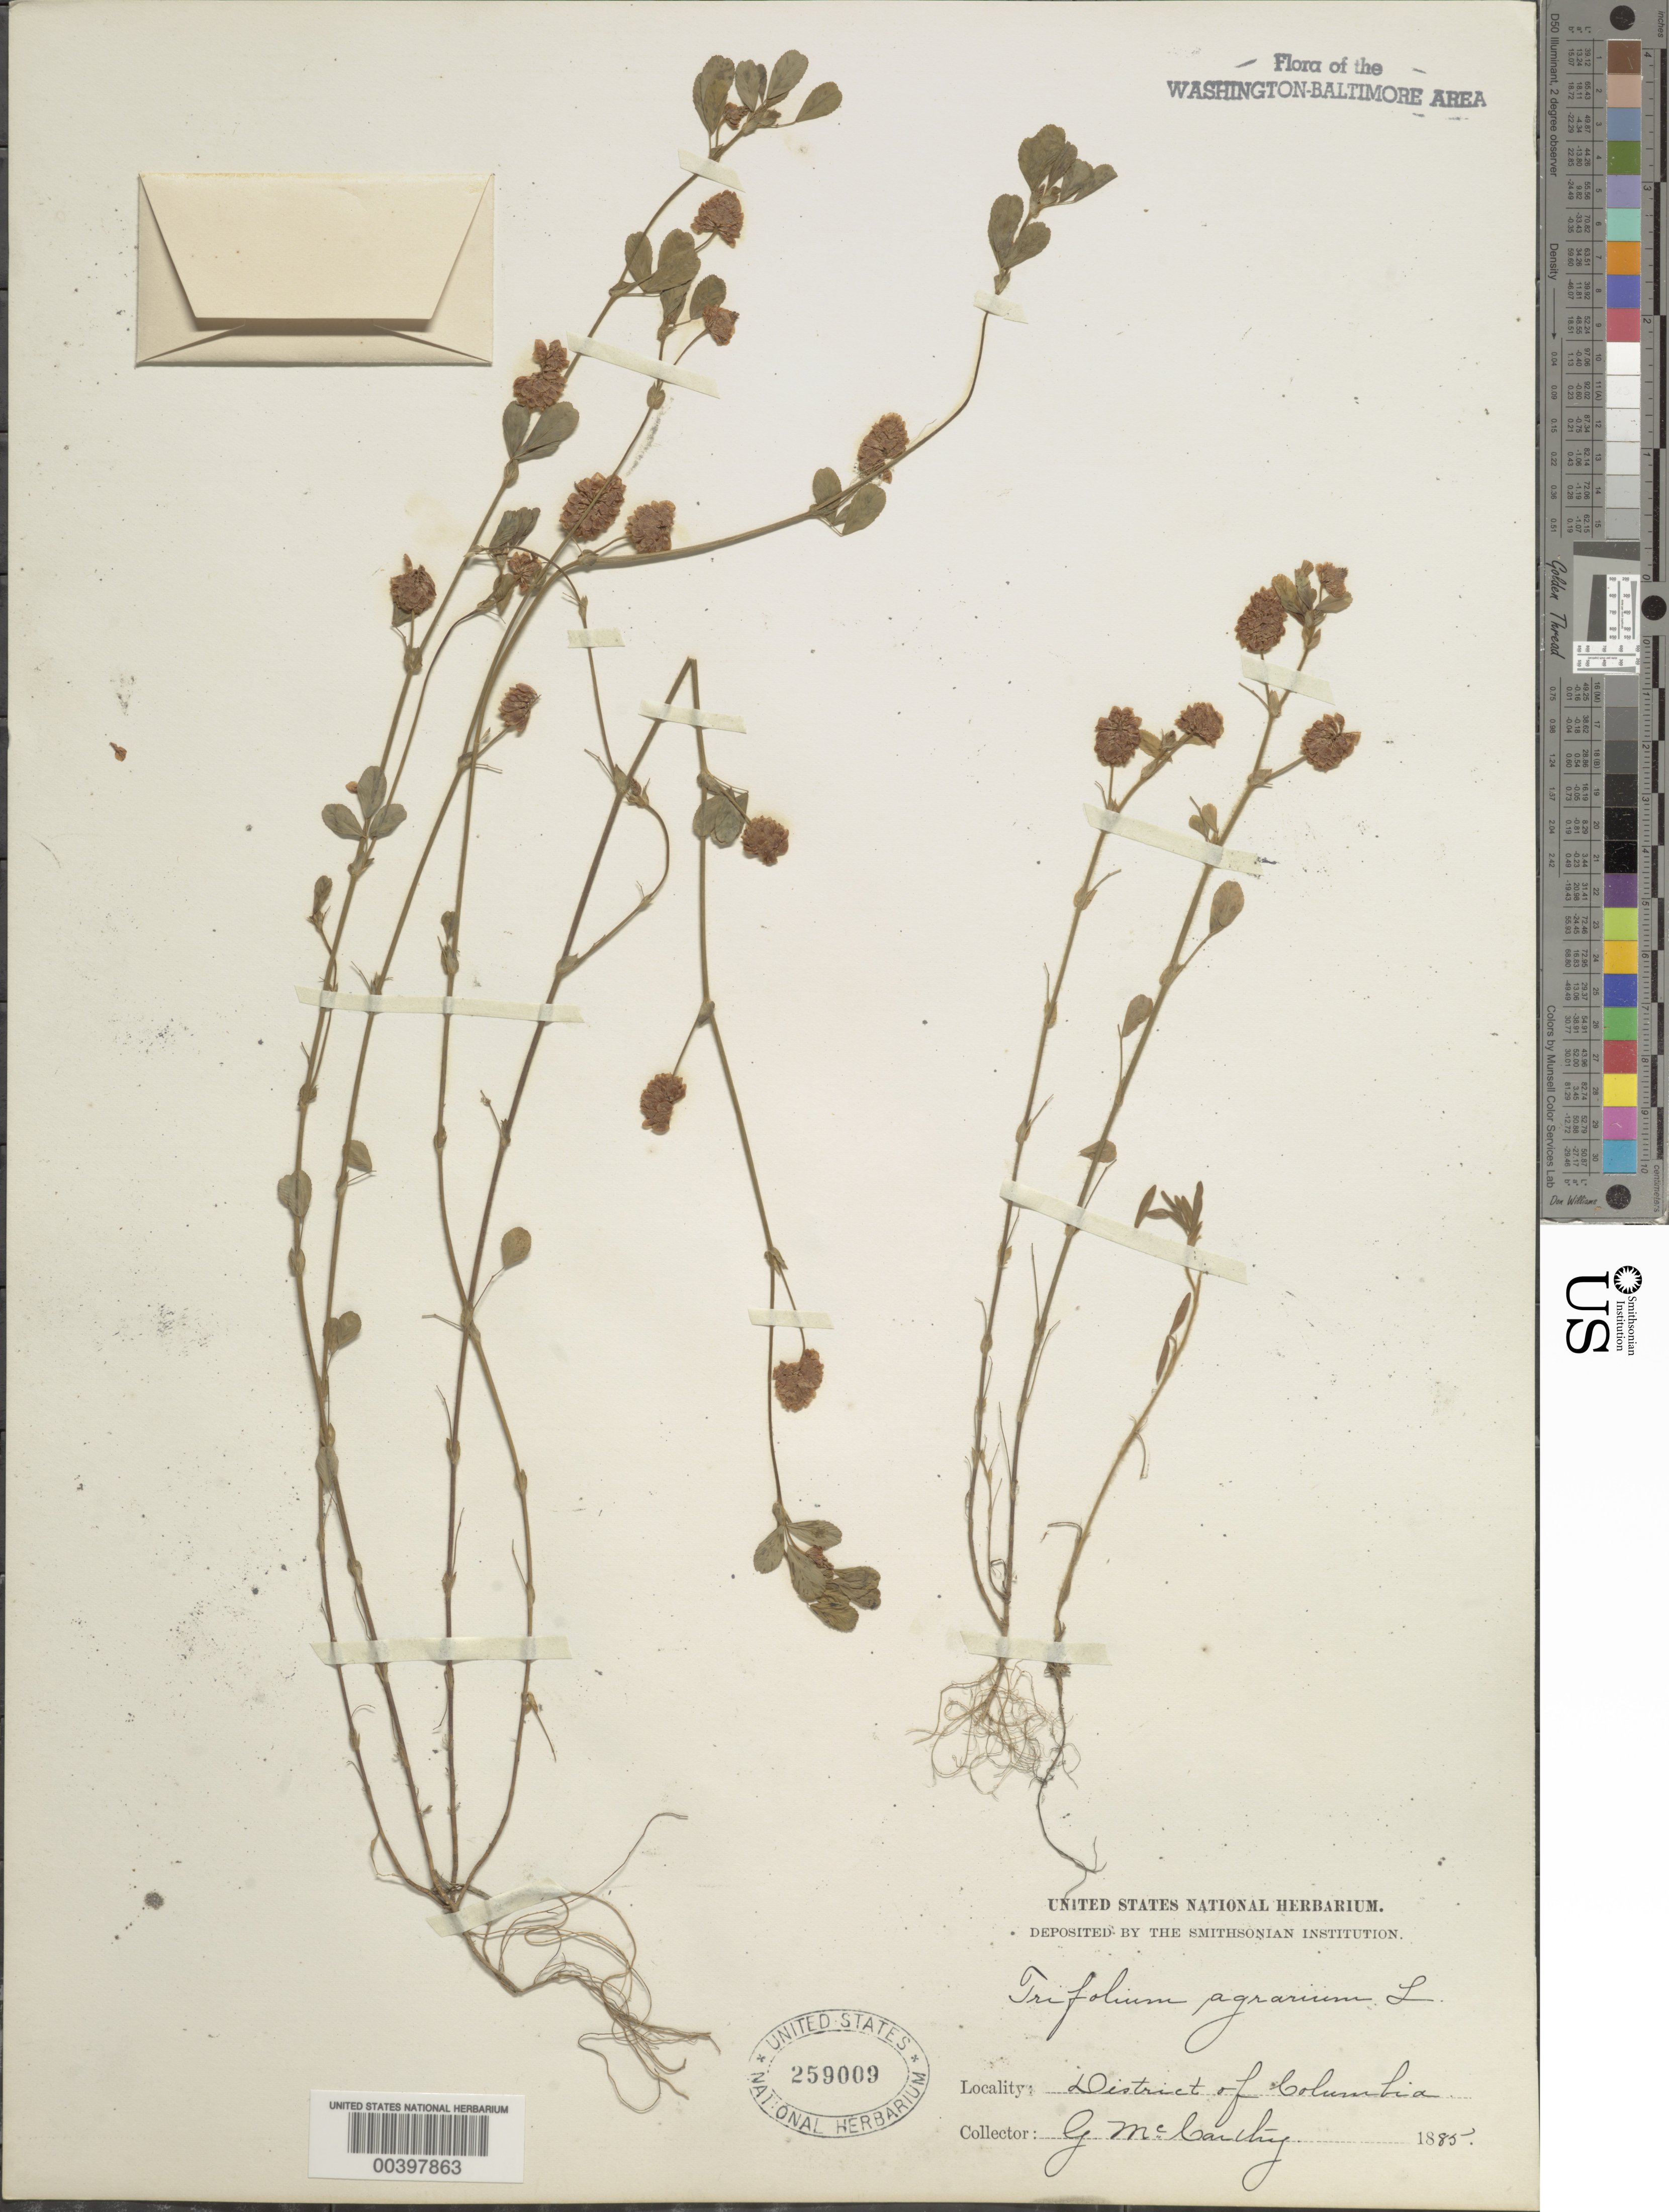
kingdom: Plantae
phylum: Tracheophyta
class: Magnoliopsida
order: Fabales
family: Fabaceae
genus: Trifolium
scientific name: Trifolium campestre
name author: Schreb.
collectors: G. McCarthy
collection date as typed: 1885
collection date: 1885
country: United States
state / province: District of Columbia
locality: Washington DC area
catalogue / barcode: US 259009